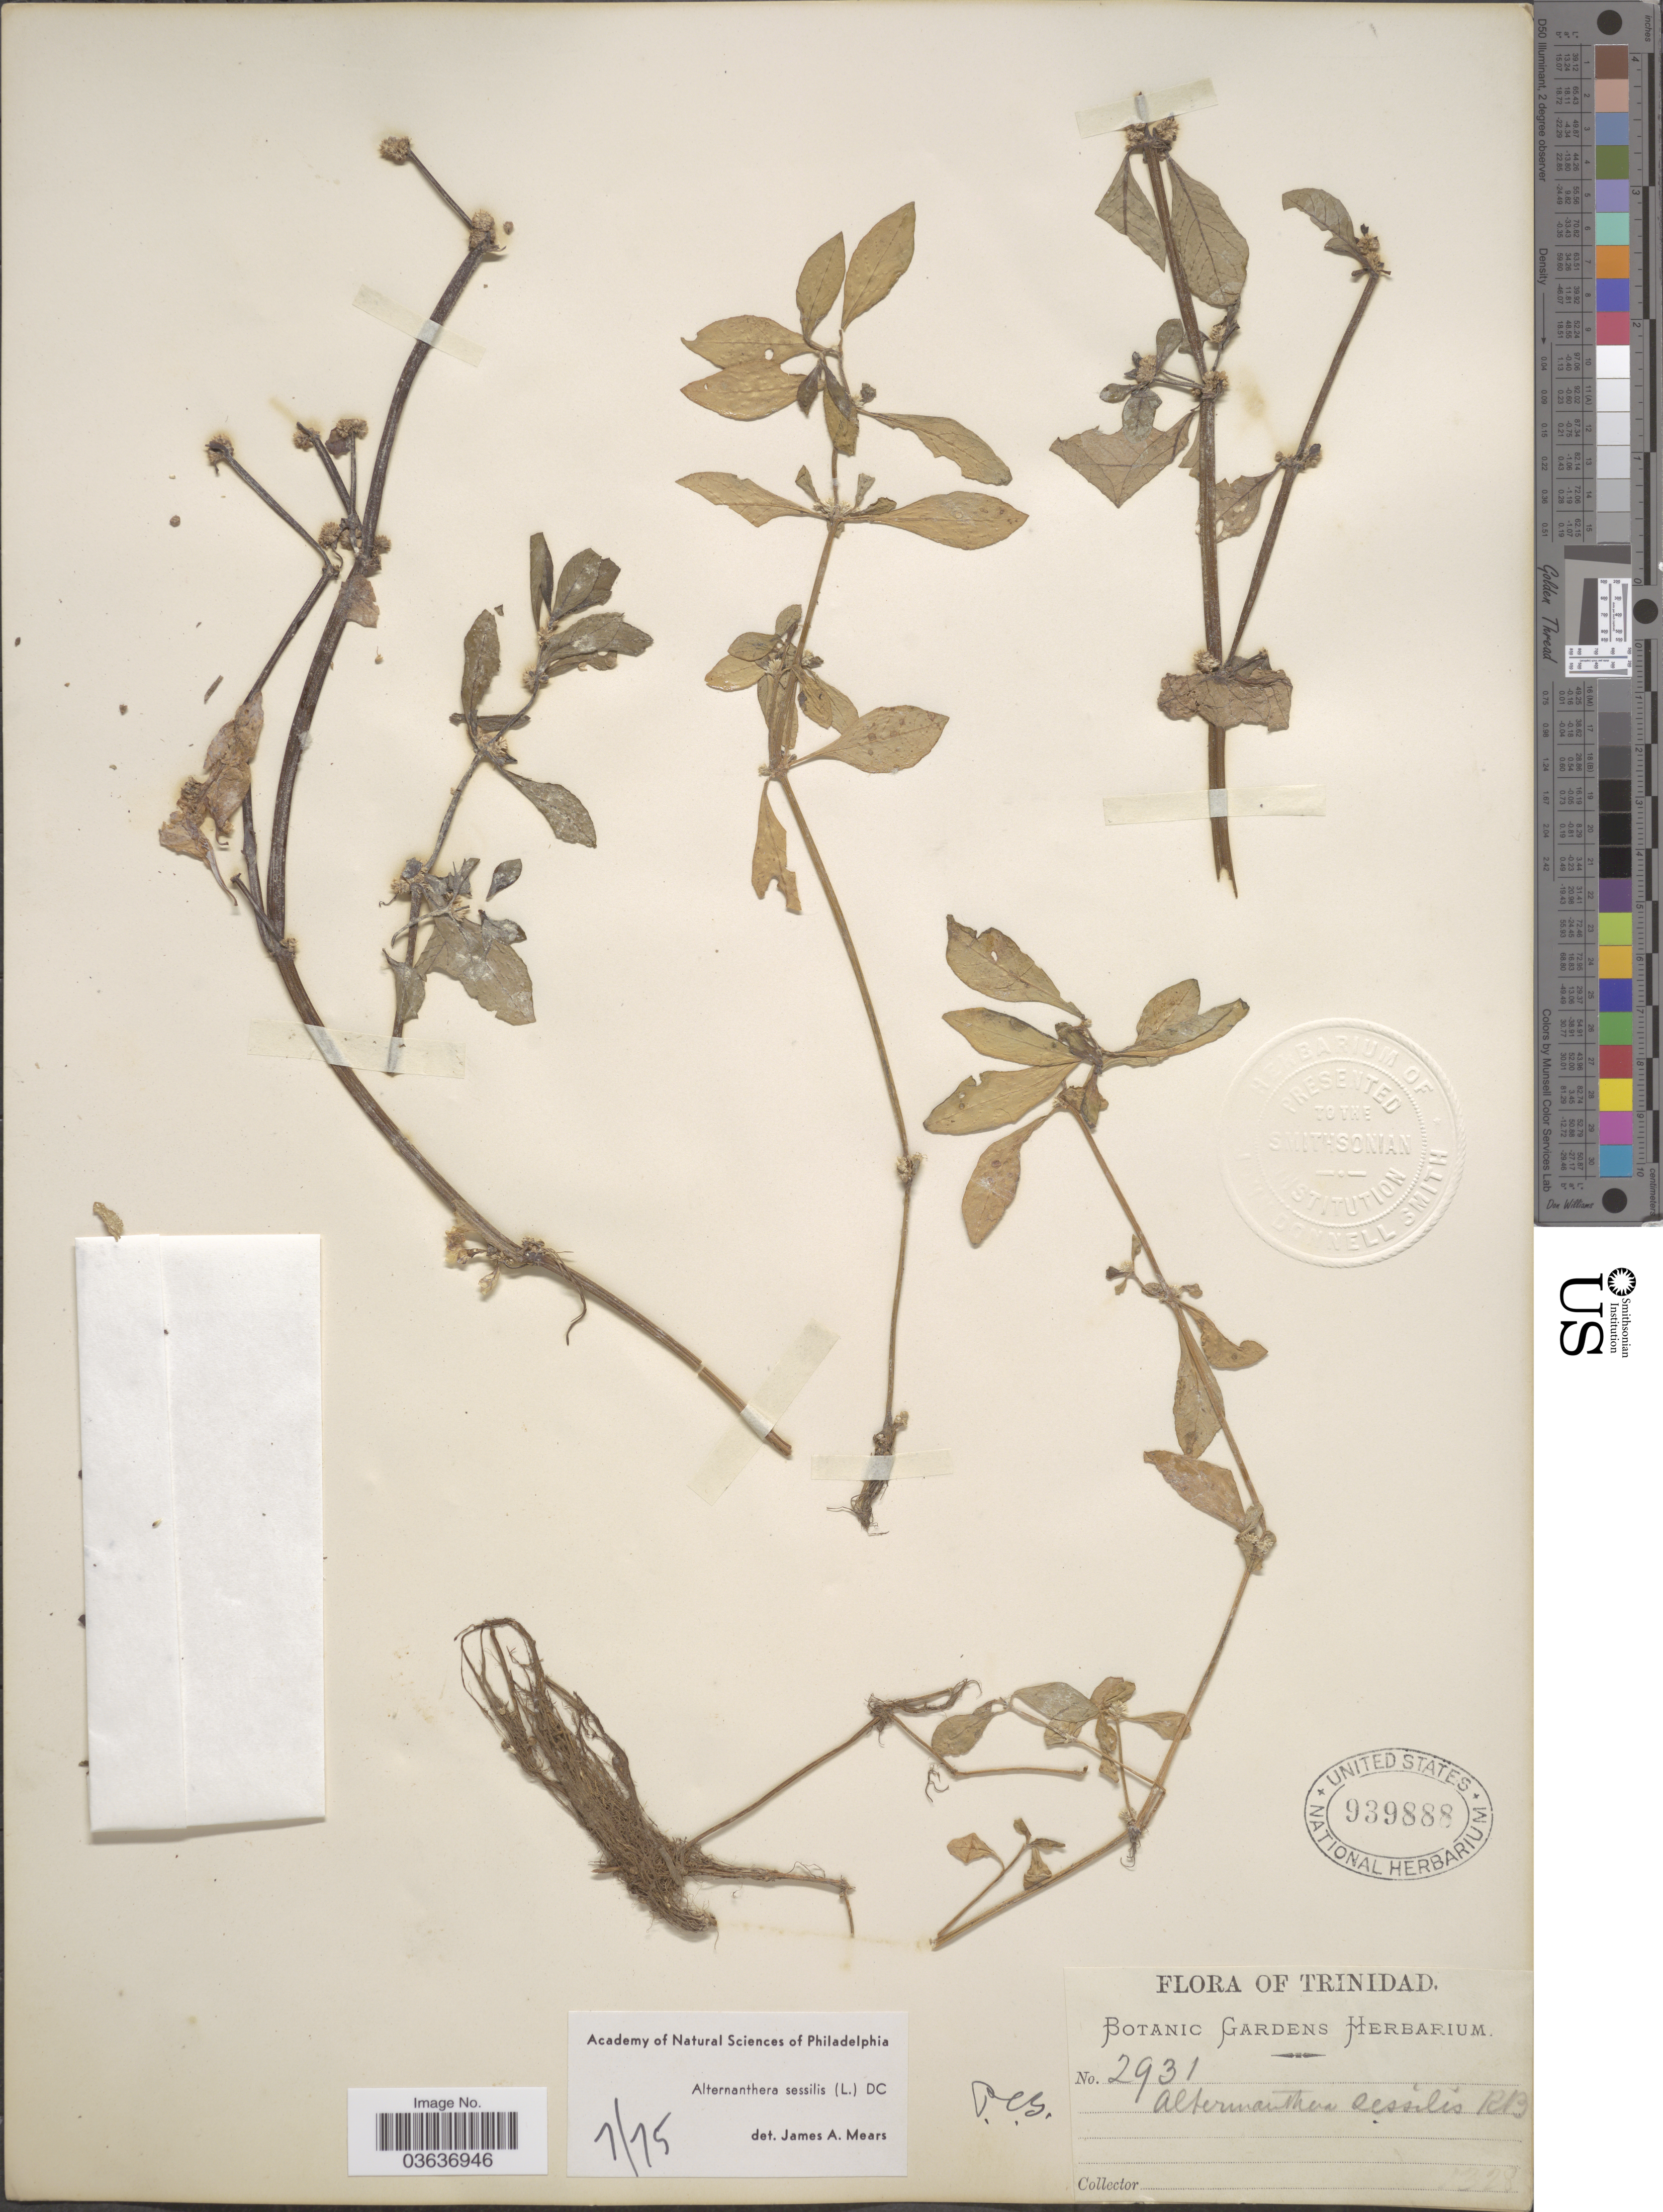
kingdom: Plantae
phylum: Tracheophyta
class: Magnoliopsida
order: Caryophyllales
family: Amaranthaceae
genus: Alternanthera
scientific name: Alternanthera sessilis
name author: (L.) DC.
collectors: ex herb. Botanic Gardens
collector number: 2931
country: Trinidad and Tobago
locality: Trinidad.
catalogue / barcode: US 939888